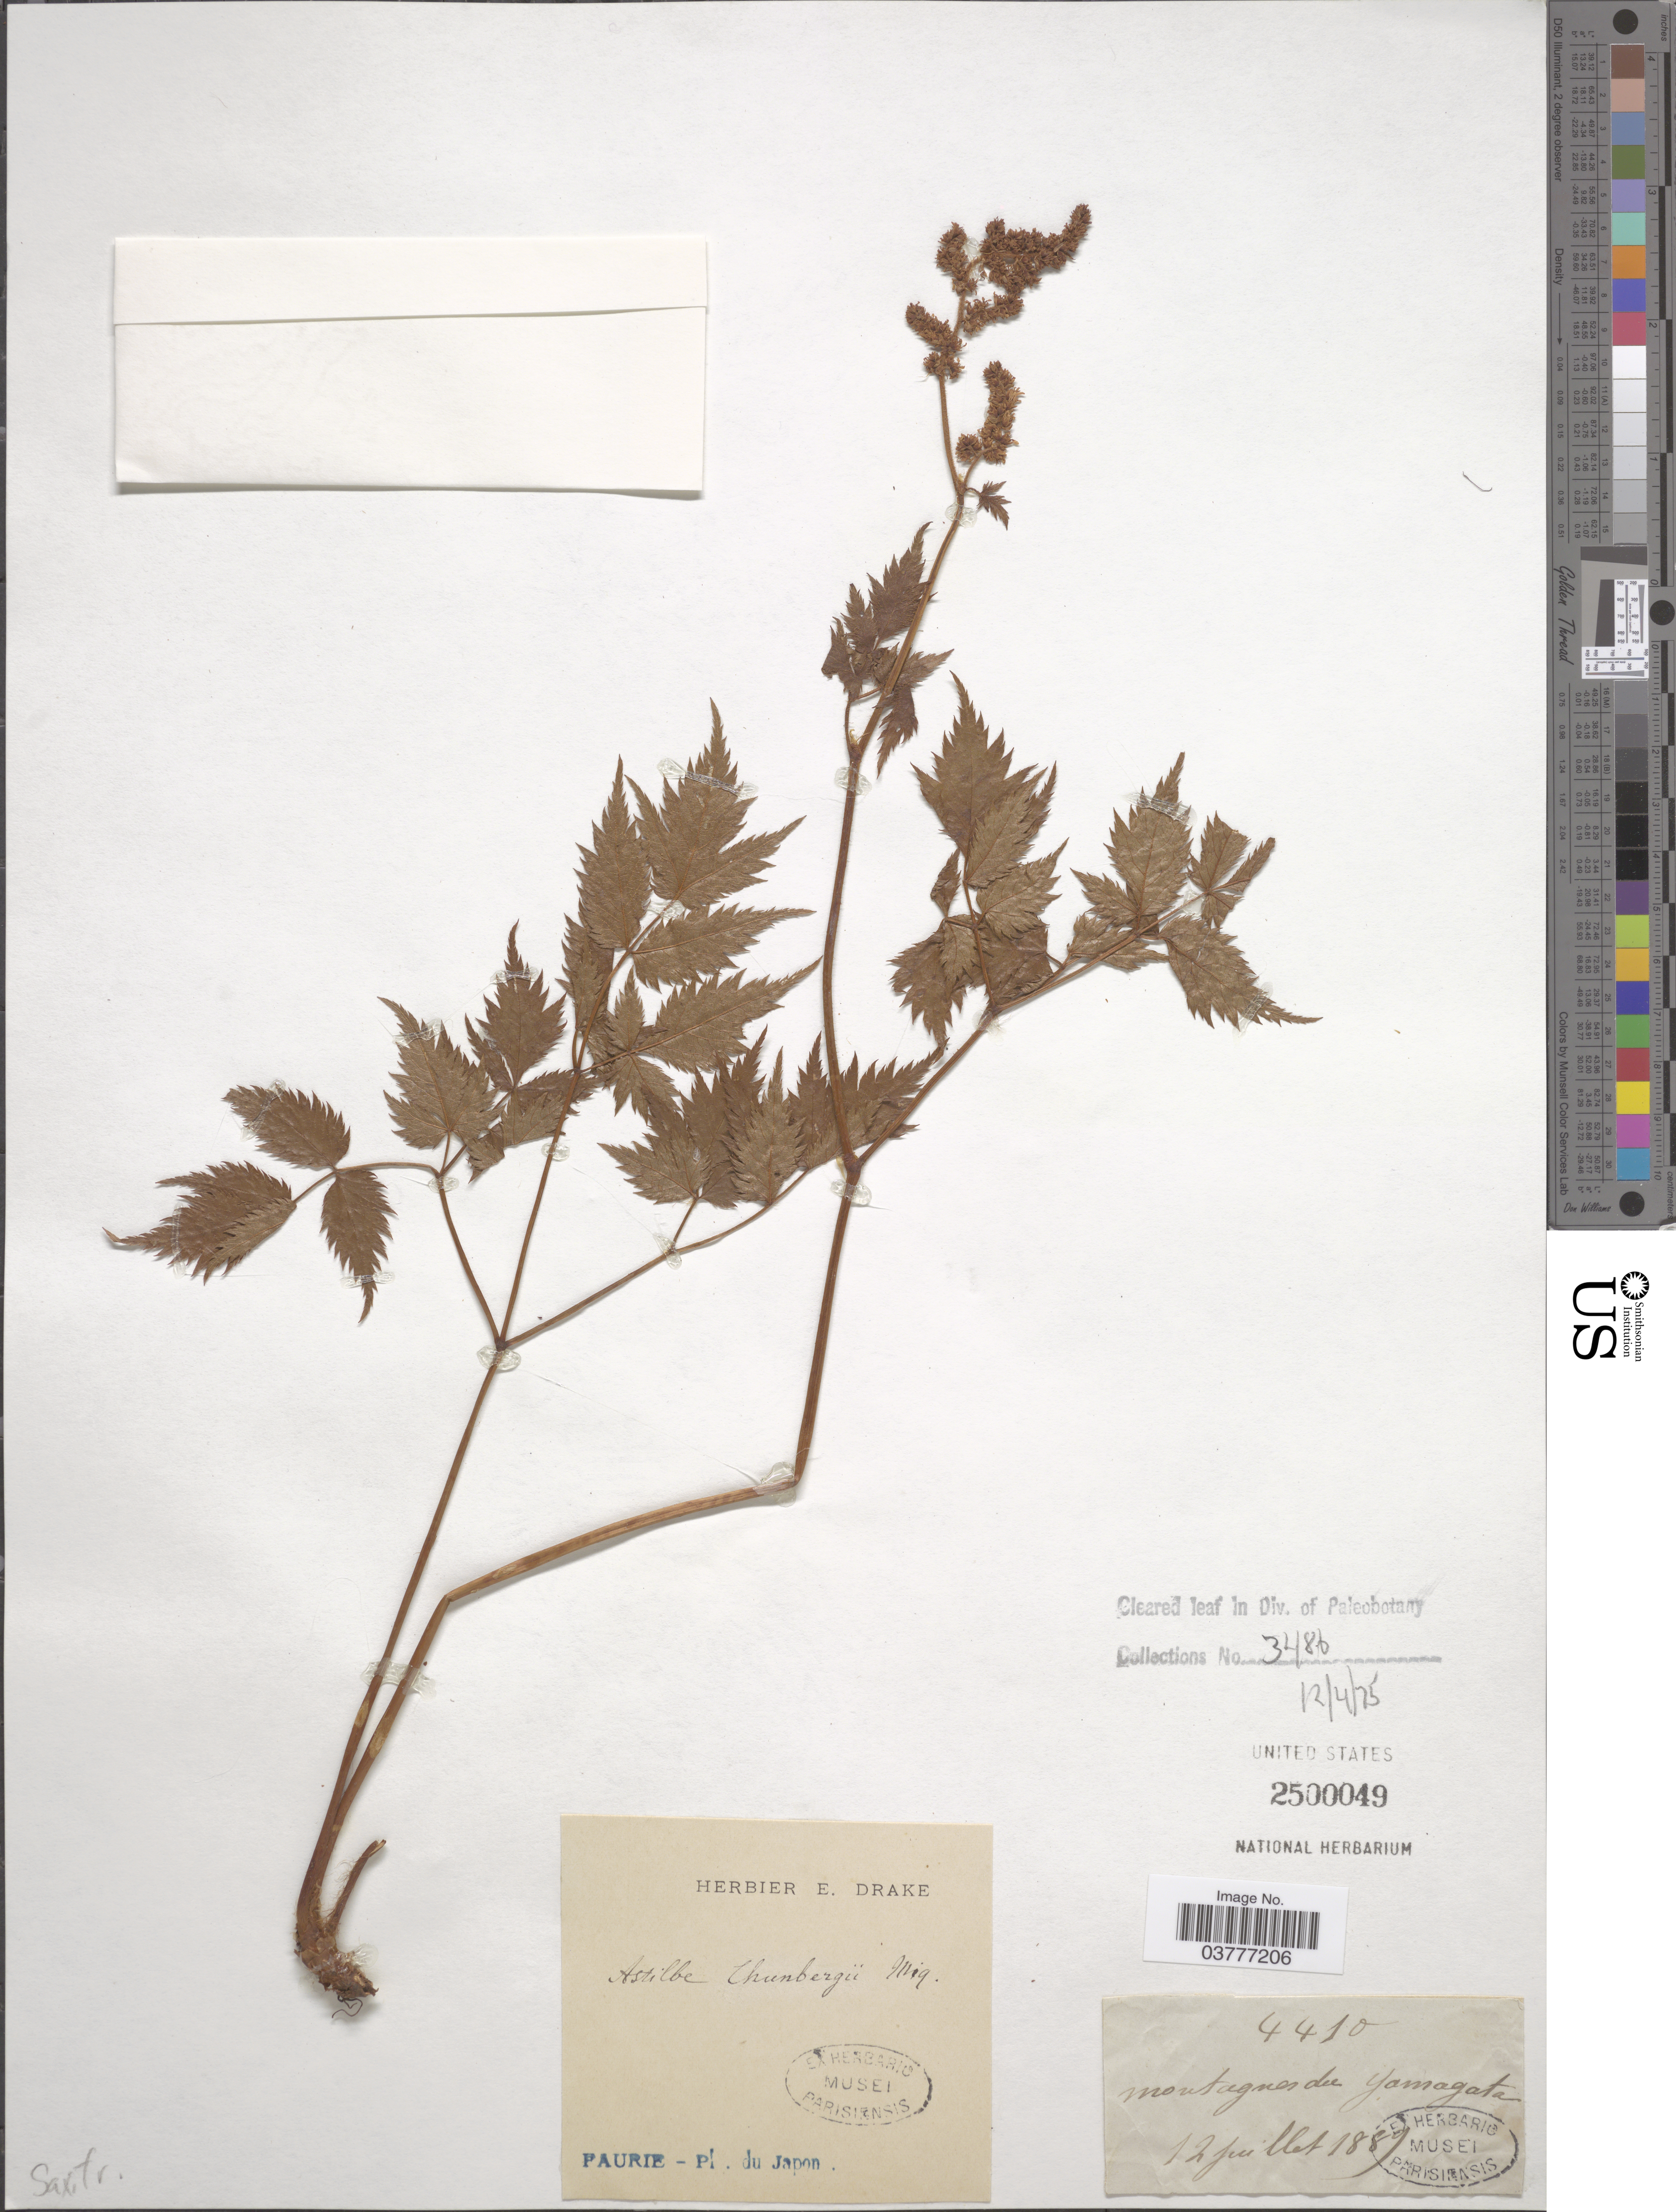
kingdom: Plantae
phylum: Tracheophyta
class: Magnoliopsida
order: Saxifragales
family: Saxifragaceae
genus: Astilbe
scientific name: Astilbe thunbergii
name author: (Siebold & Zucc.) Miq.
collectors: -. Faurie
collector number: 4410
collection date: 1889-07-12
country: Japan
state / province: Yamagata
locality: Montagnes du Yamagata.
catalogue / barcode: US 2500049